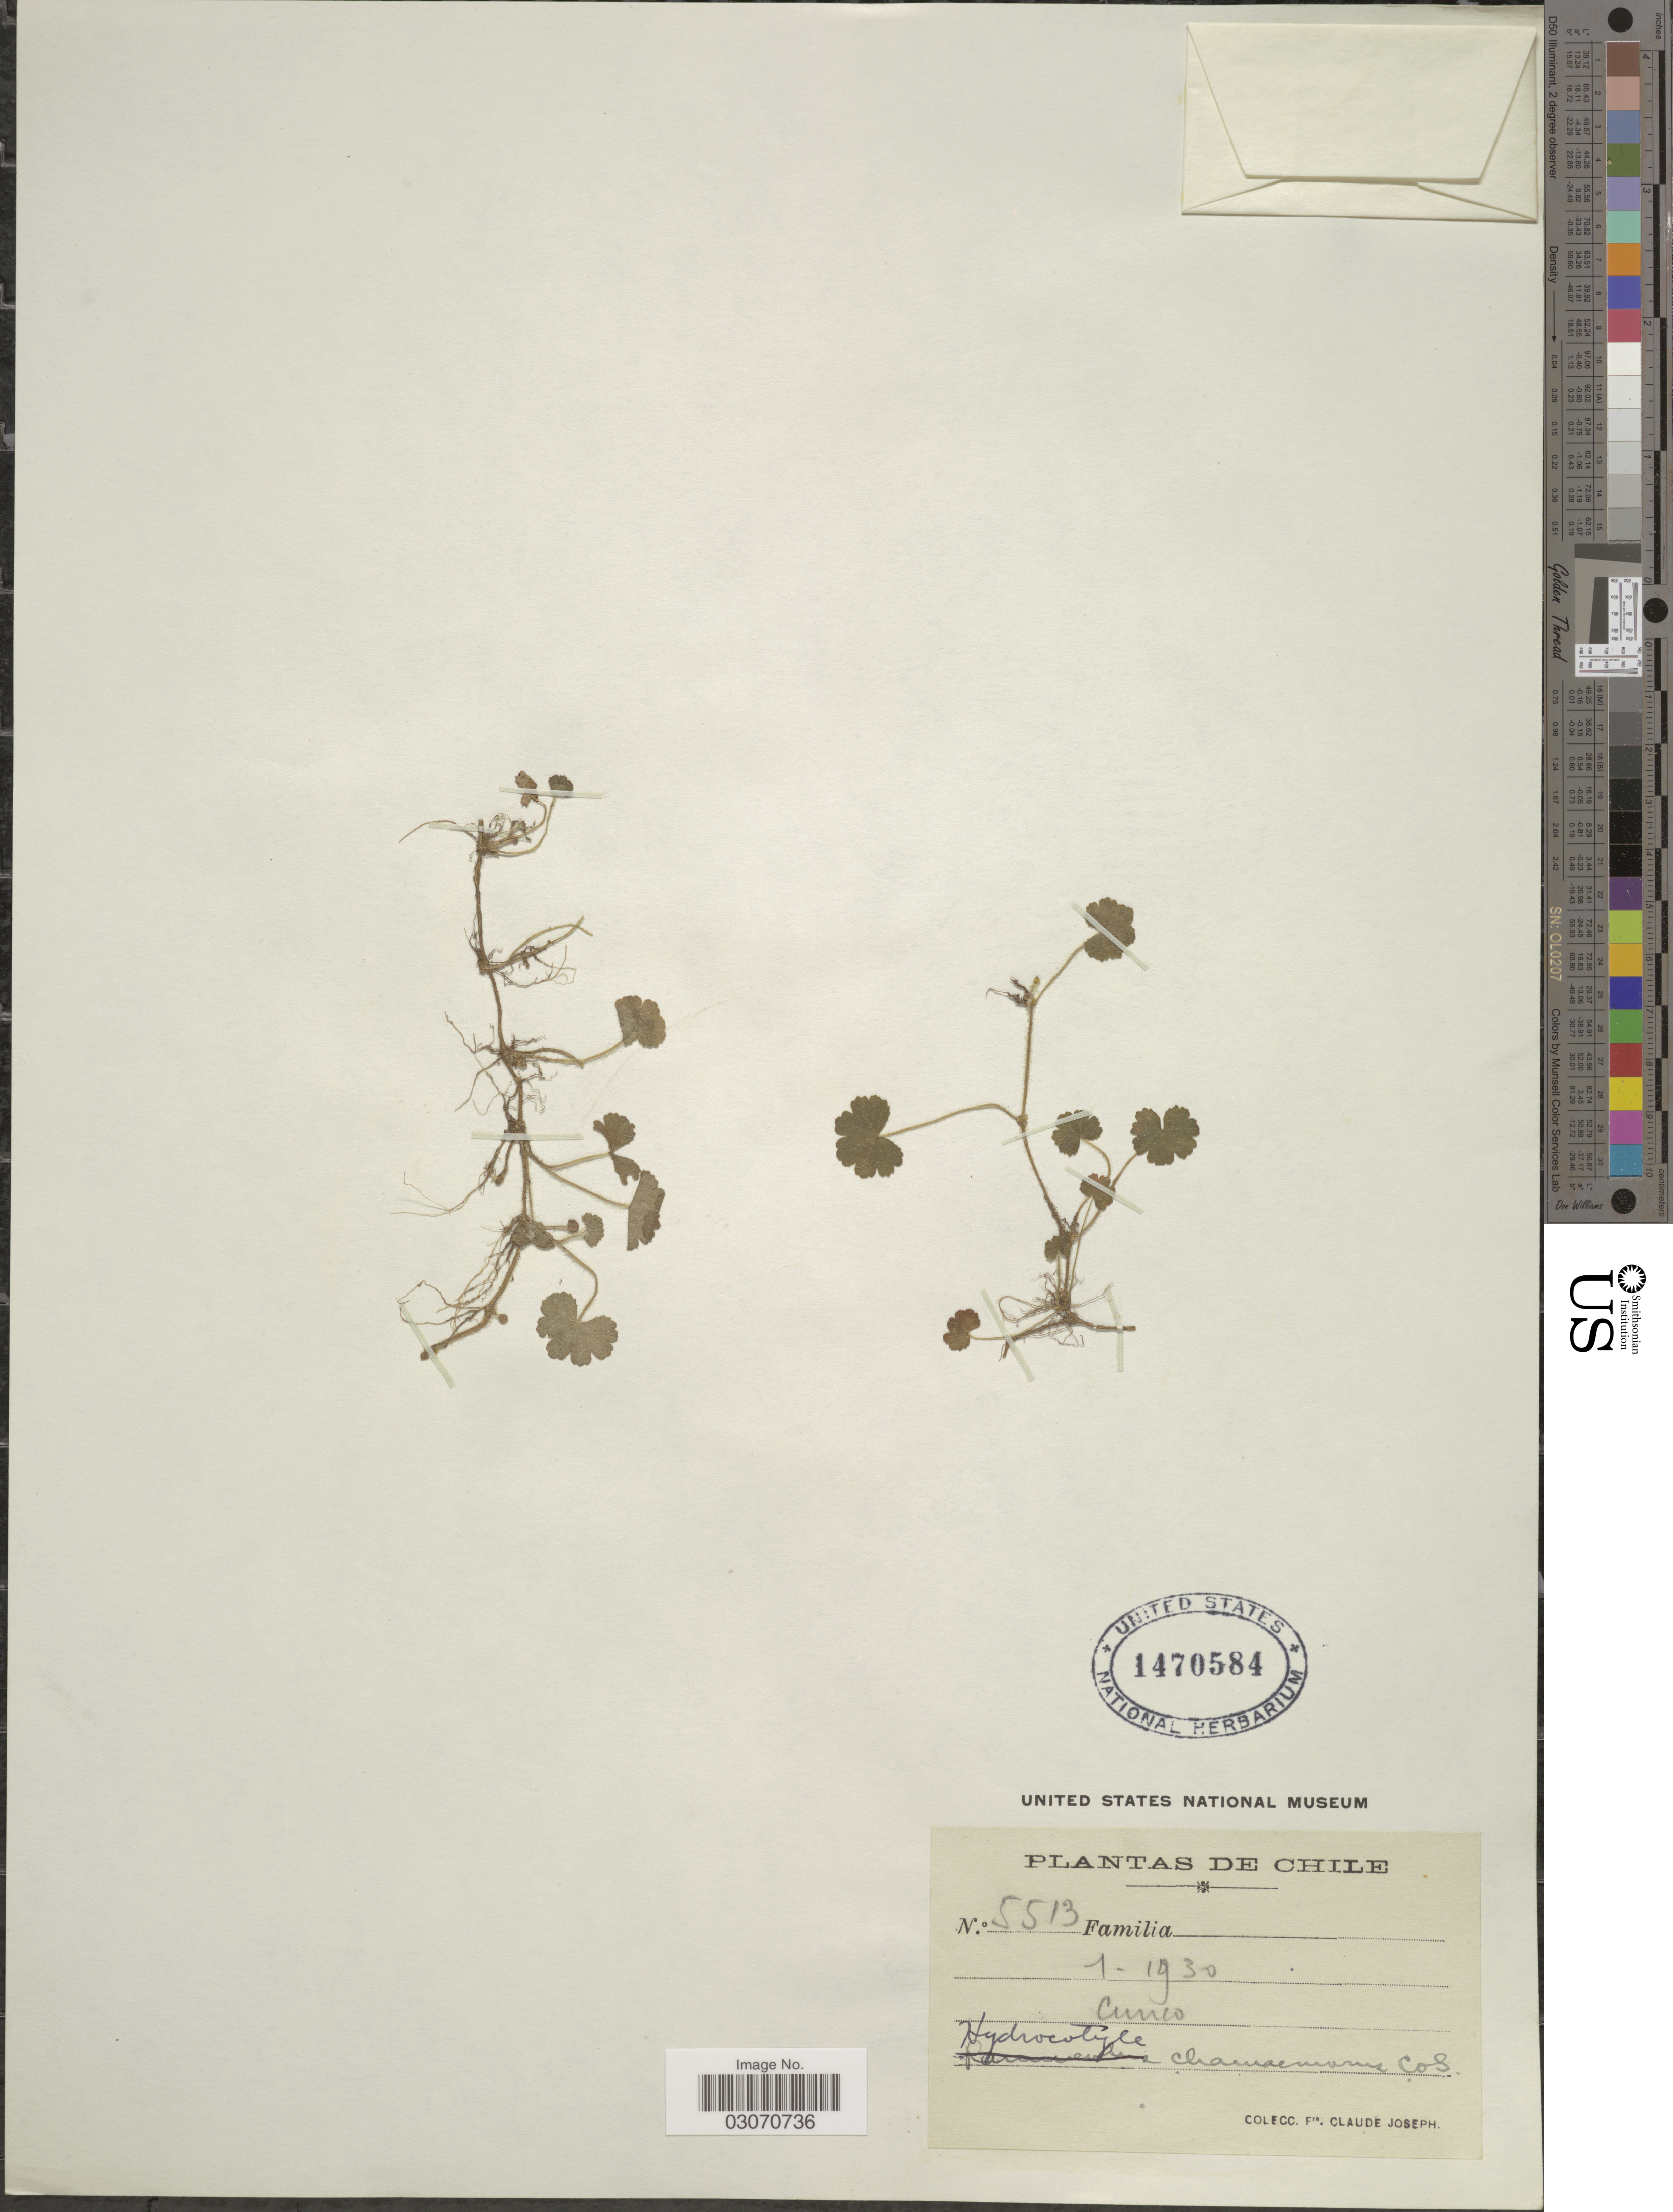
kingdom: Plantae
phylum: Tracheophyta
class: Magnoliopsida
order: Apiales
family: Araliaceae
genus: Hydrocotyle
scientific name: Hydrocotyle chamaemorus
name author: Cham. & Schltdl.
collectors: Bro. Claude-Joseph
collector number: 5513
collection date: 1930-01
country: Chile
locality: Cunco.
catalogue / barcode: US 1470584